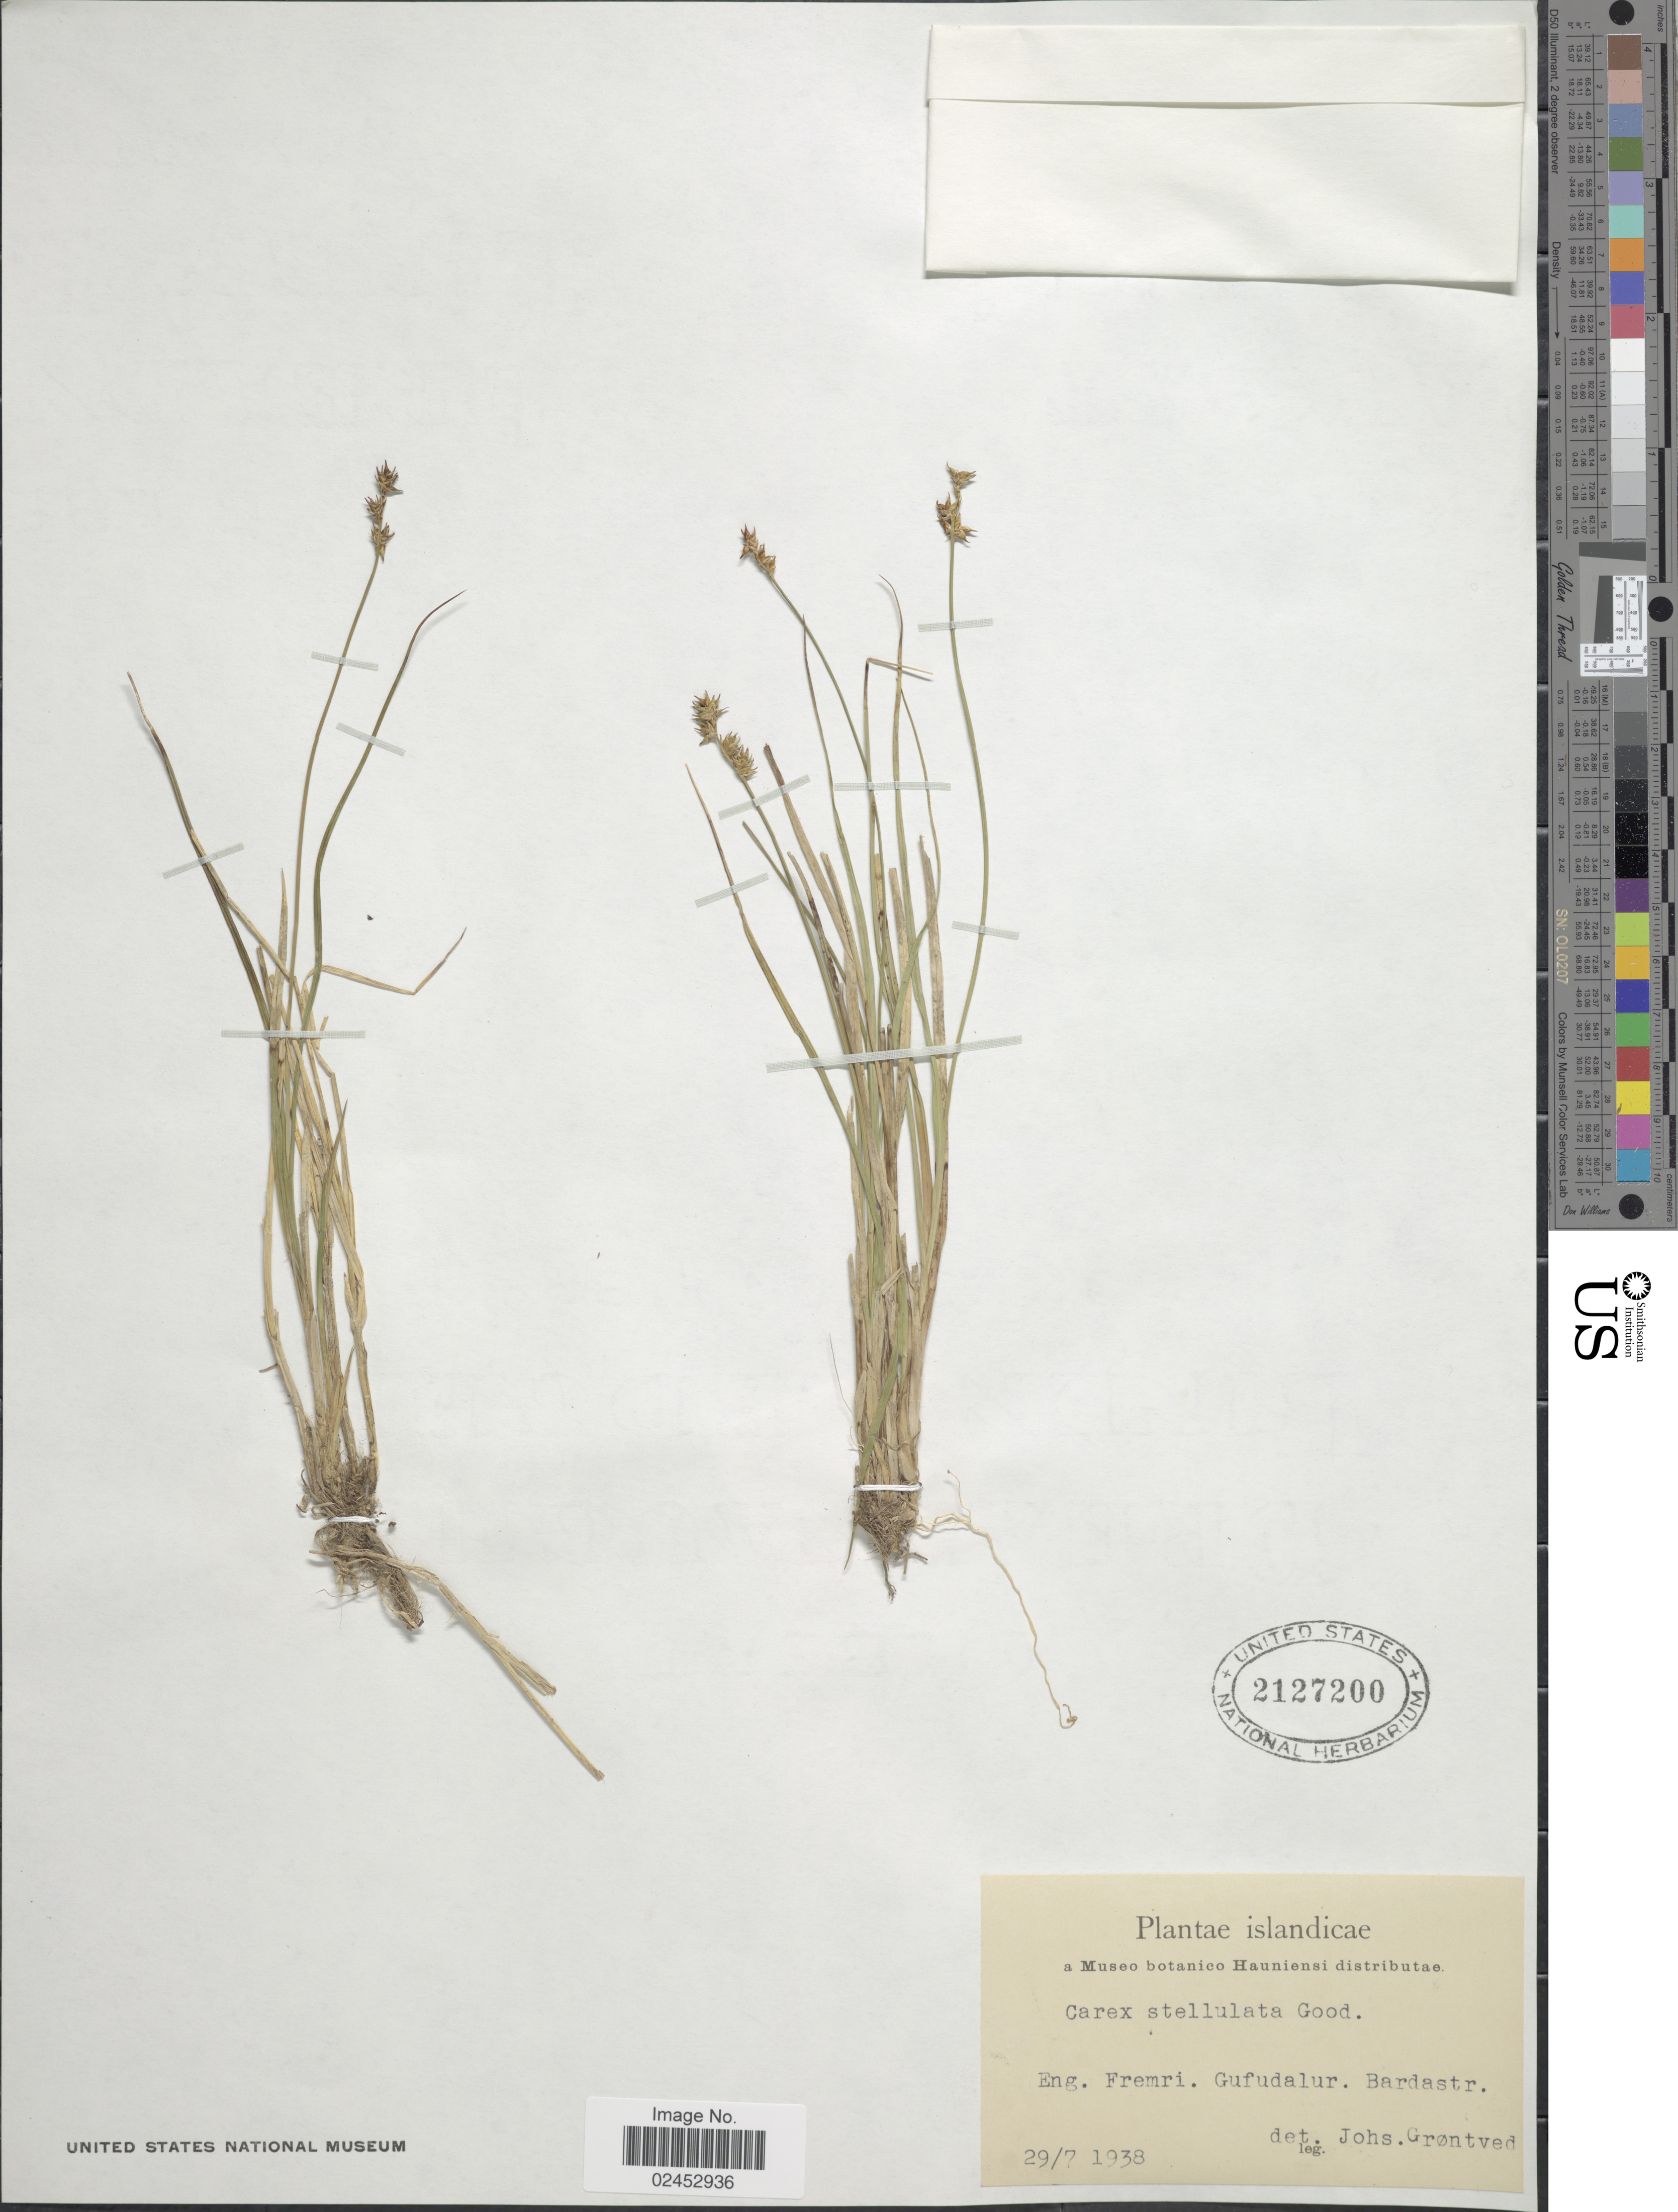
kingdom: Plantae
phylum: Tracheophyta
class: Liliopsida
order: Poales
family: Cyperaceae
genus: Carex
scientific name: Carex echinata subsp. echinata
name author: Murray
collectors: Museo Botanico Hauniense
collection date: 1938-07-29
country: Iceland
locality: Islandicae, Eng. Fremri. Gufudalur. Bardarstr.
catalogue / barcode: US 2127200